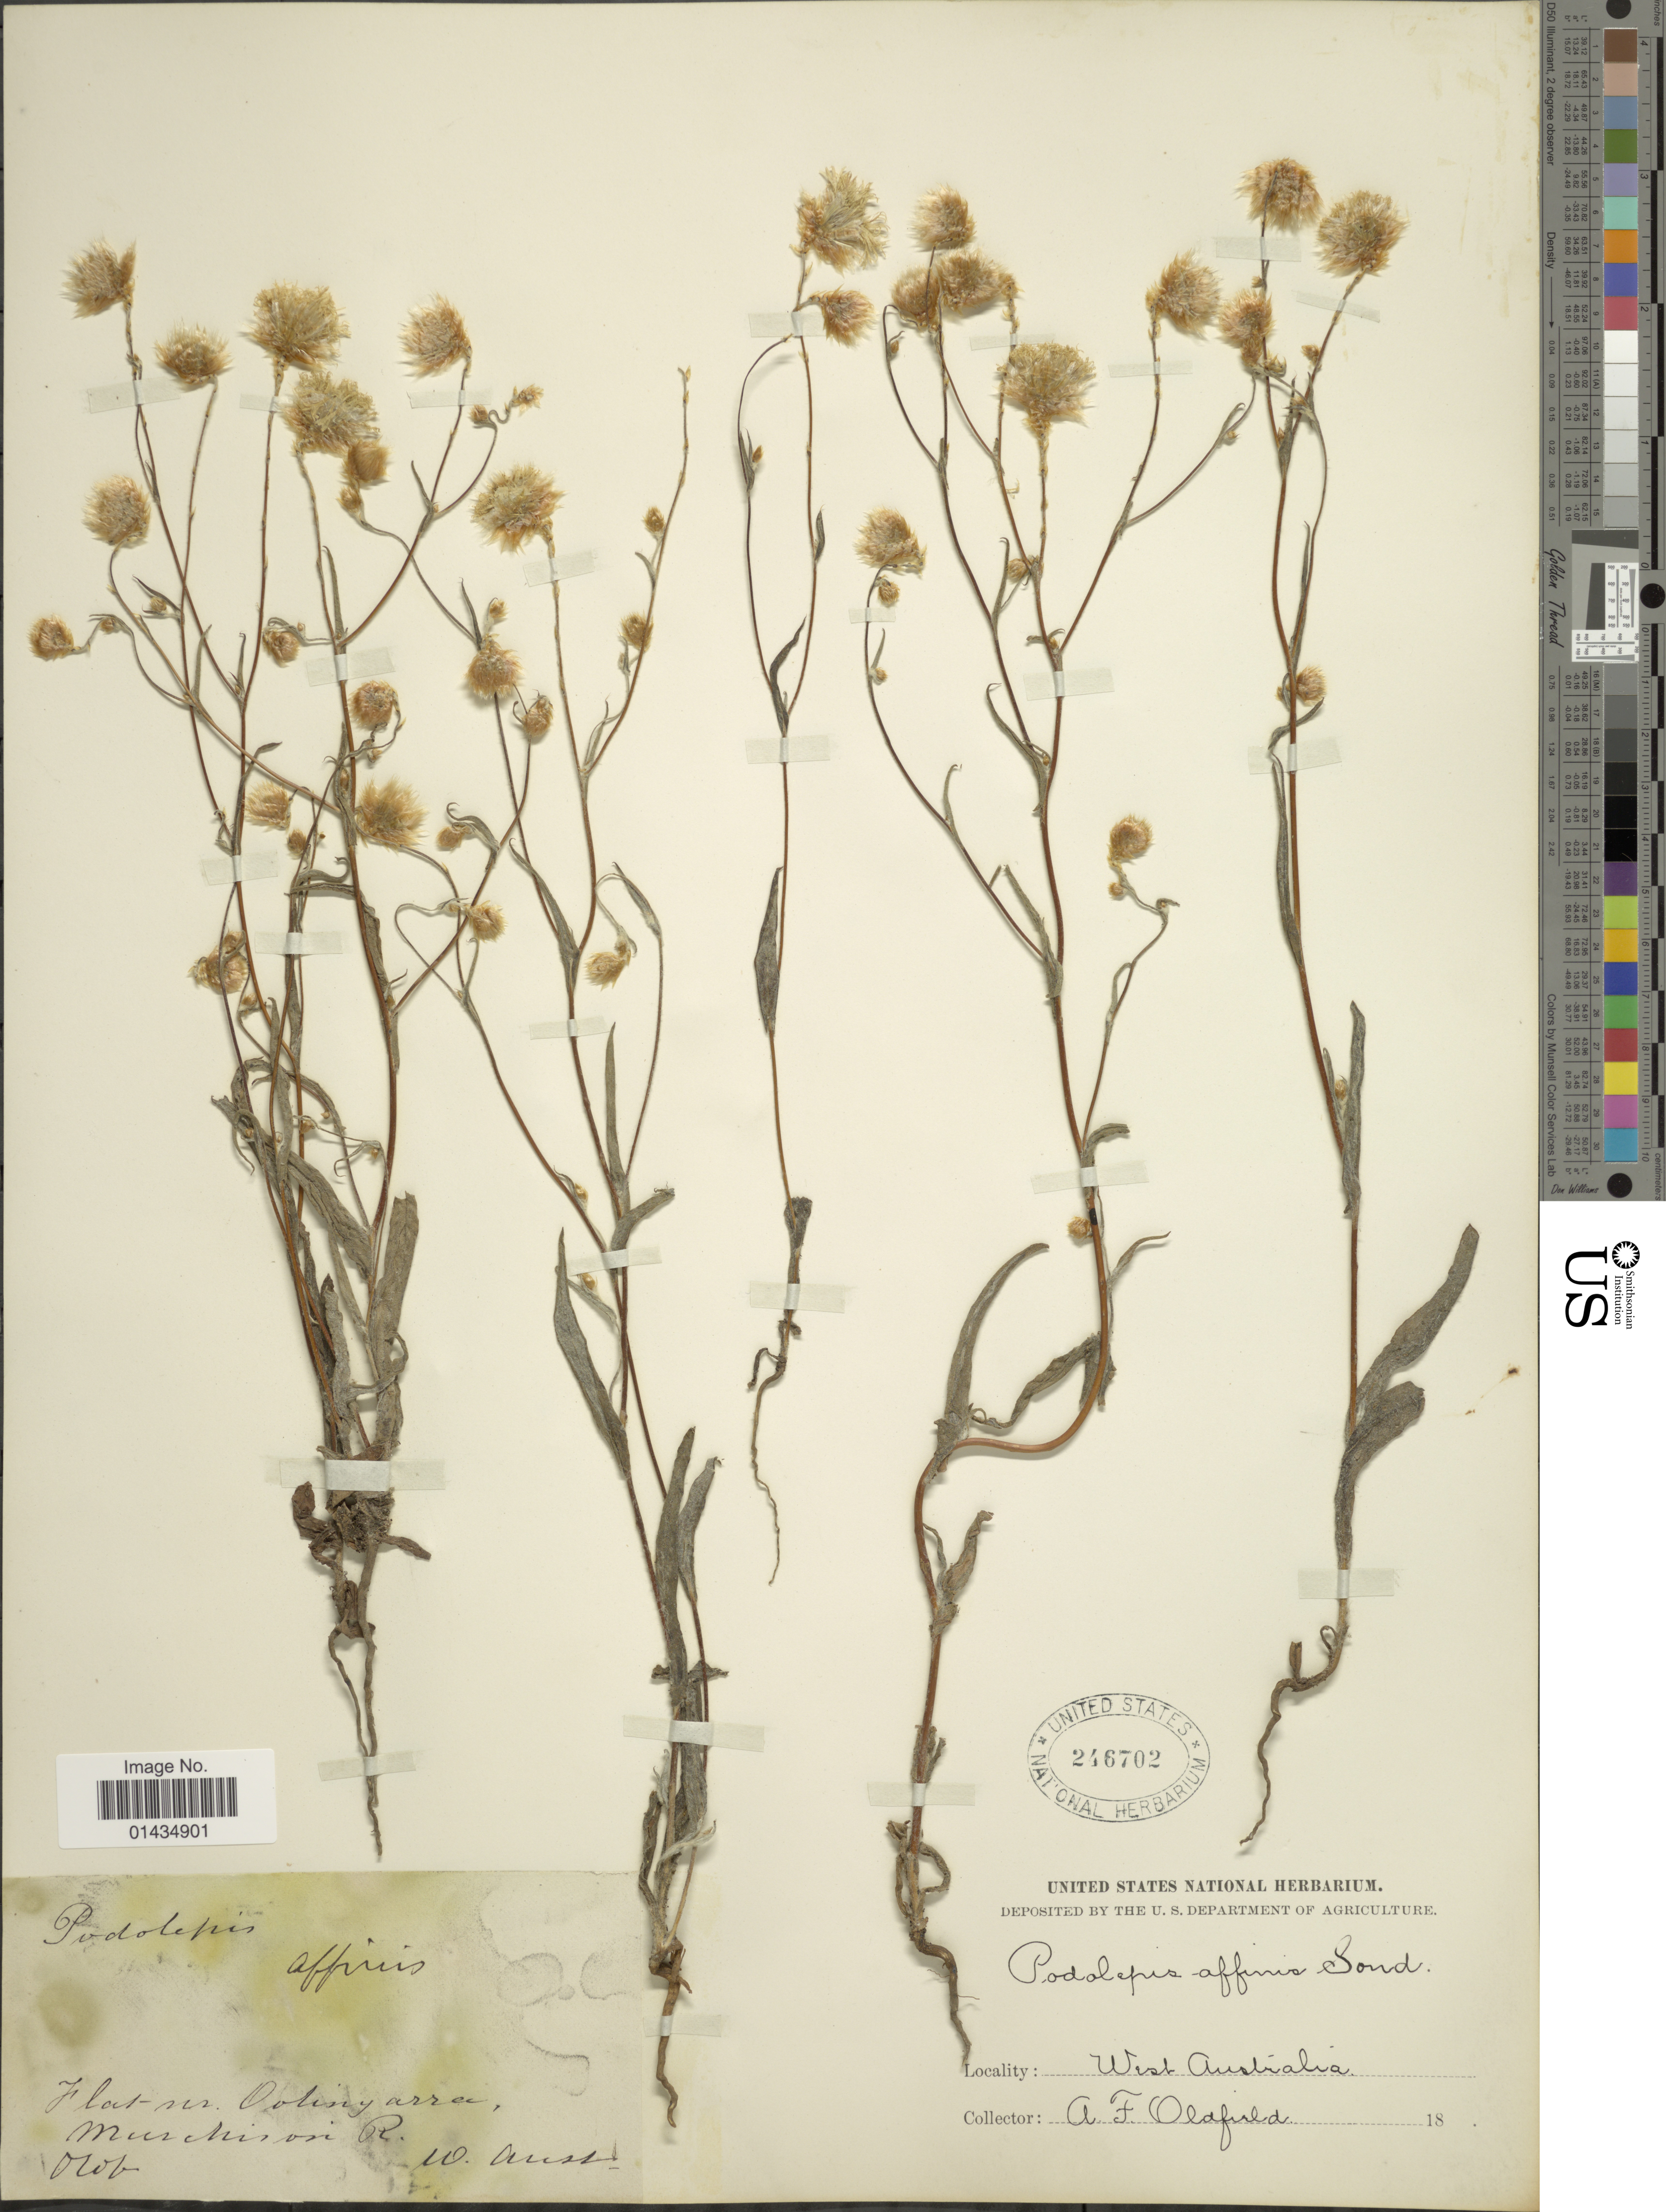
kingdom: Plantae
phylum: Tracheophyta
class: Magnoliopsida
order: Asterales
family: Asteraceae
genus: Podolepis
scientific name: Podolepis affinis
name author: Sond.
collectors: A. Oldfield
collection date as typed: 18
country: Australia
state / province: Western Australia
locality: Flat nr. Ooling arrea [area] Murchison R.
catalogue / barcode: US 246702